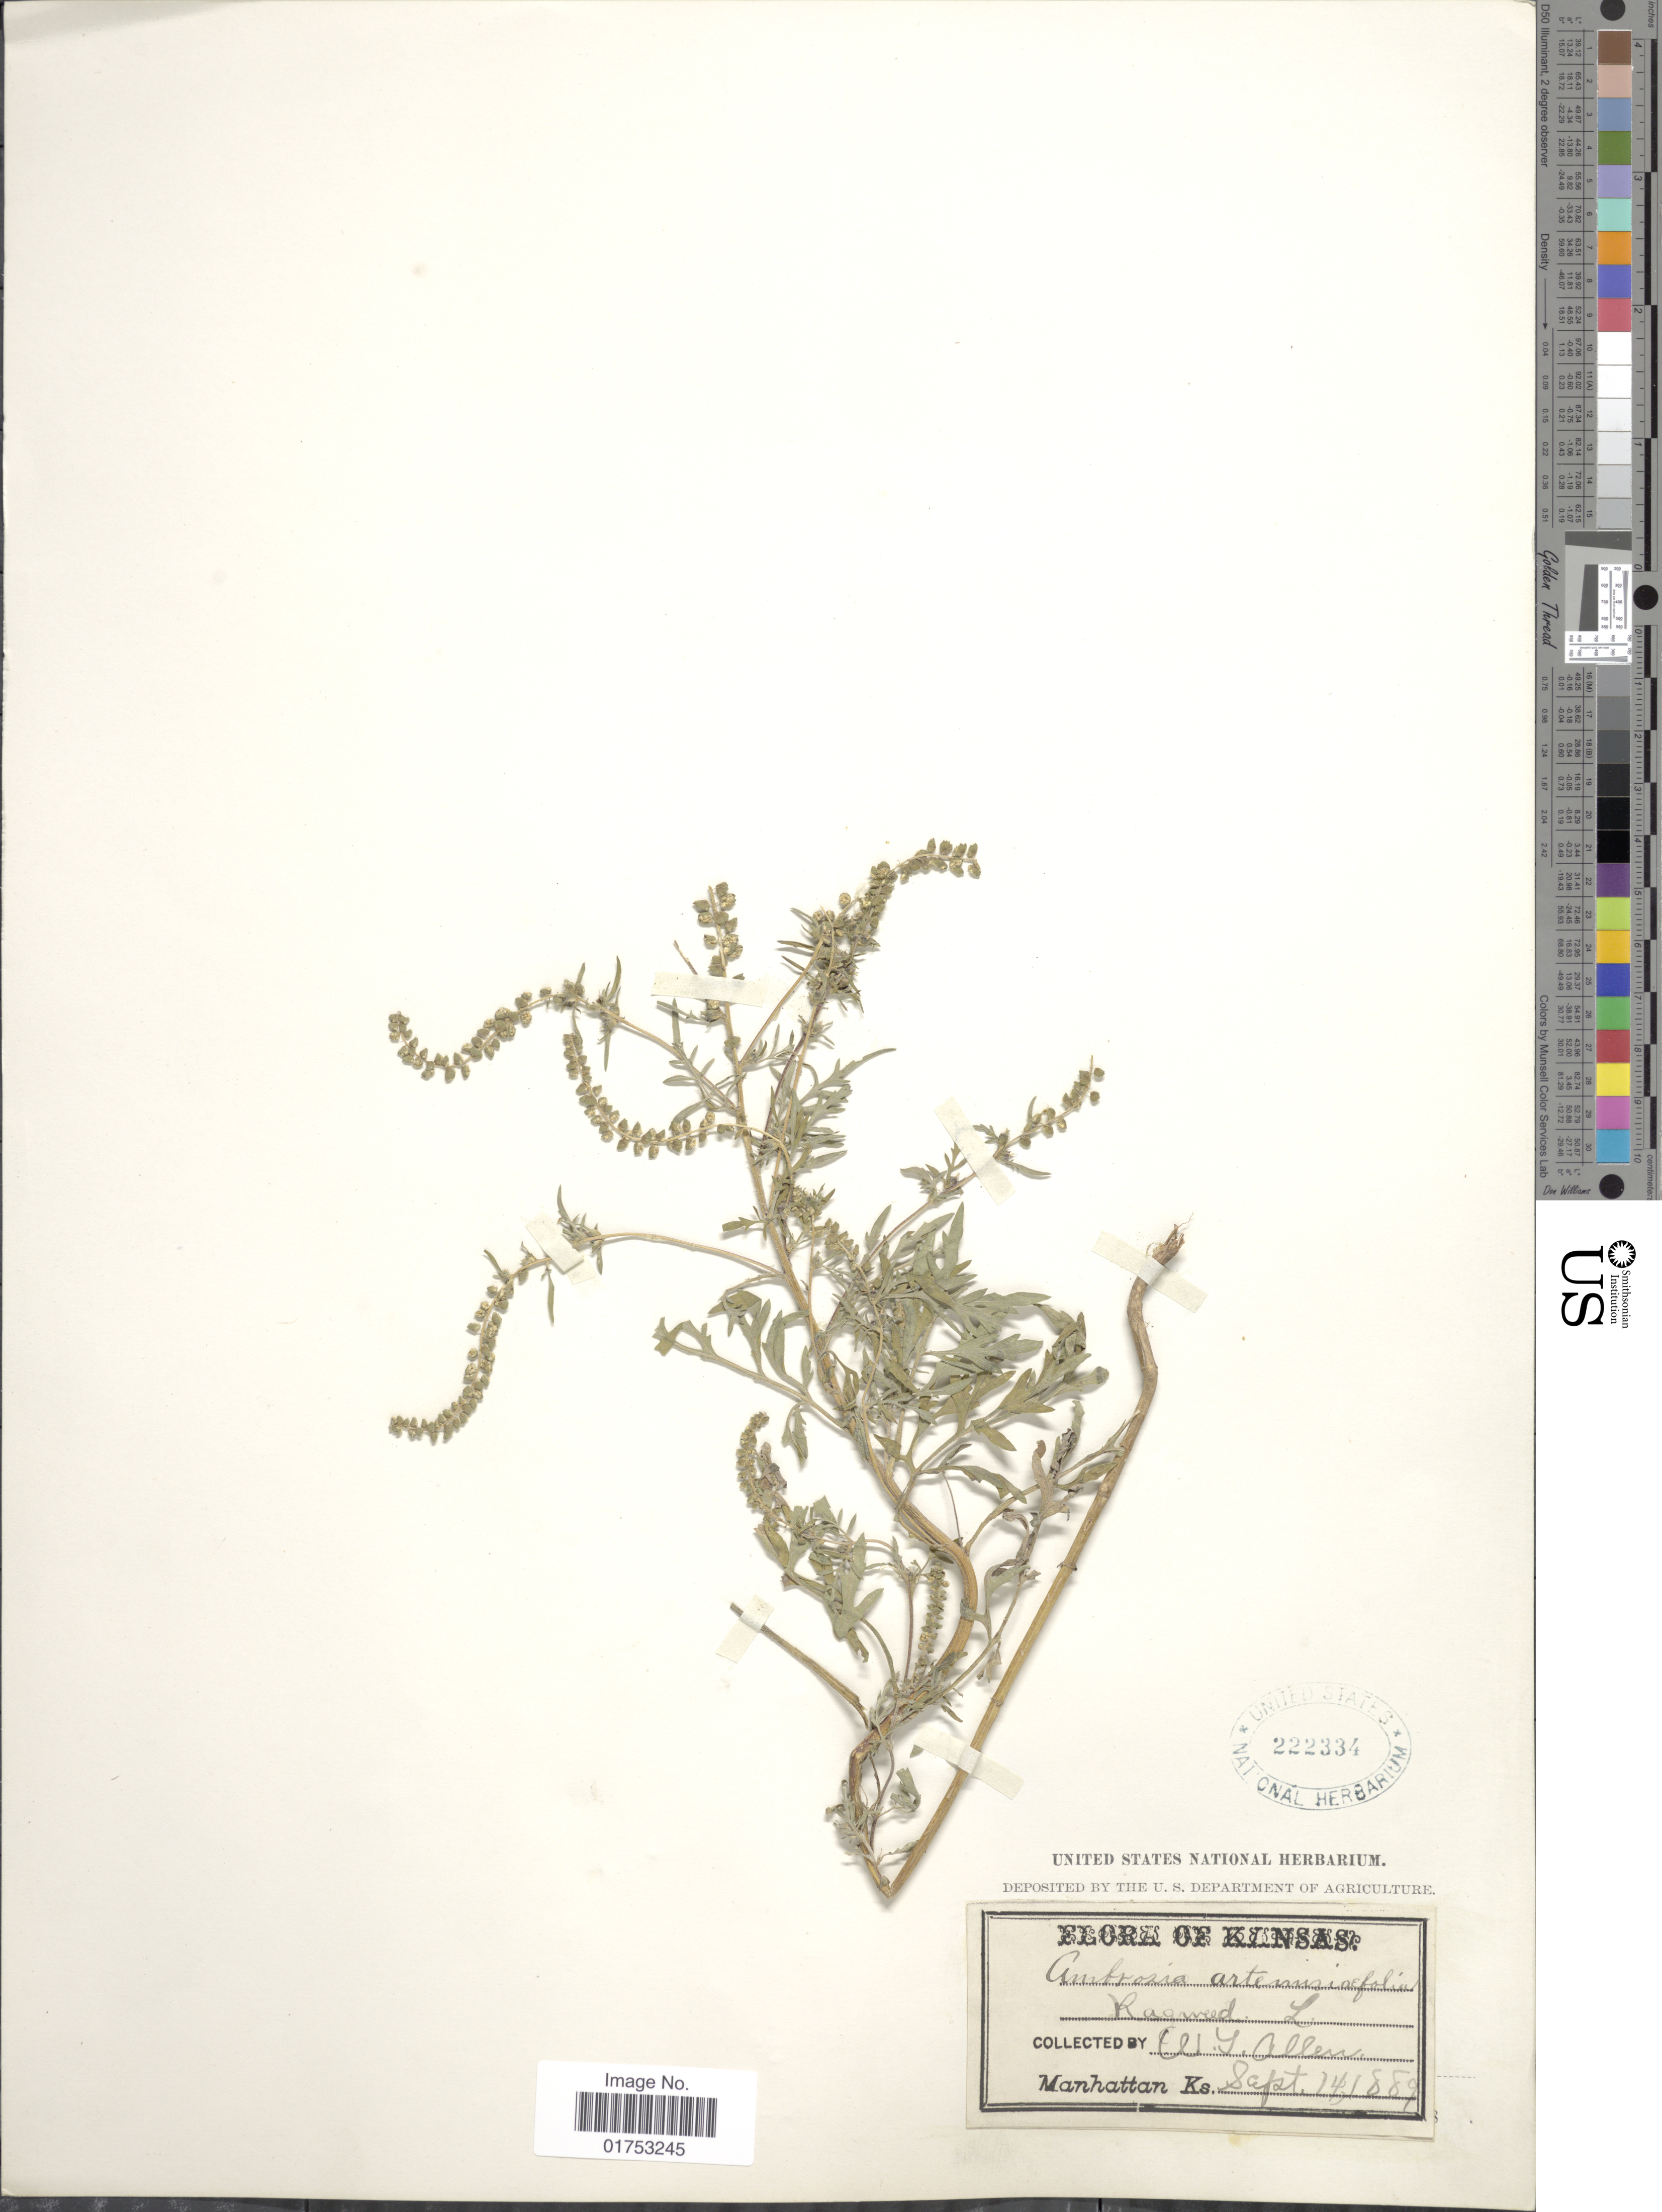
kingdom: Plantae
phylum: Tracheophyta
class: Magnoliopsida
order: Asterales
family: Asteraceae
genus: Ambrosia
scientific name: Ambrosia artemisiifolia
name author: L.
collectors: W. Allen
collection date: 1889-09-14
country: United States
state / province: Kansas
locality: Manhattan, Ks.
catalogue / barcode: US 222334